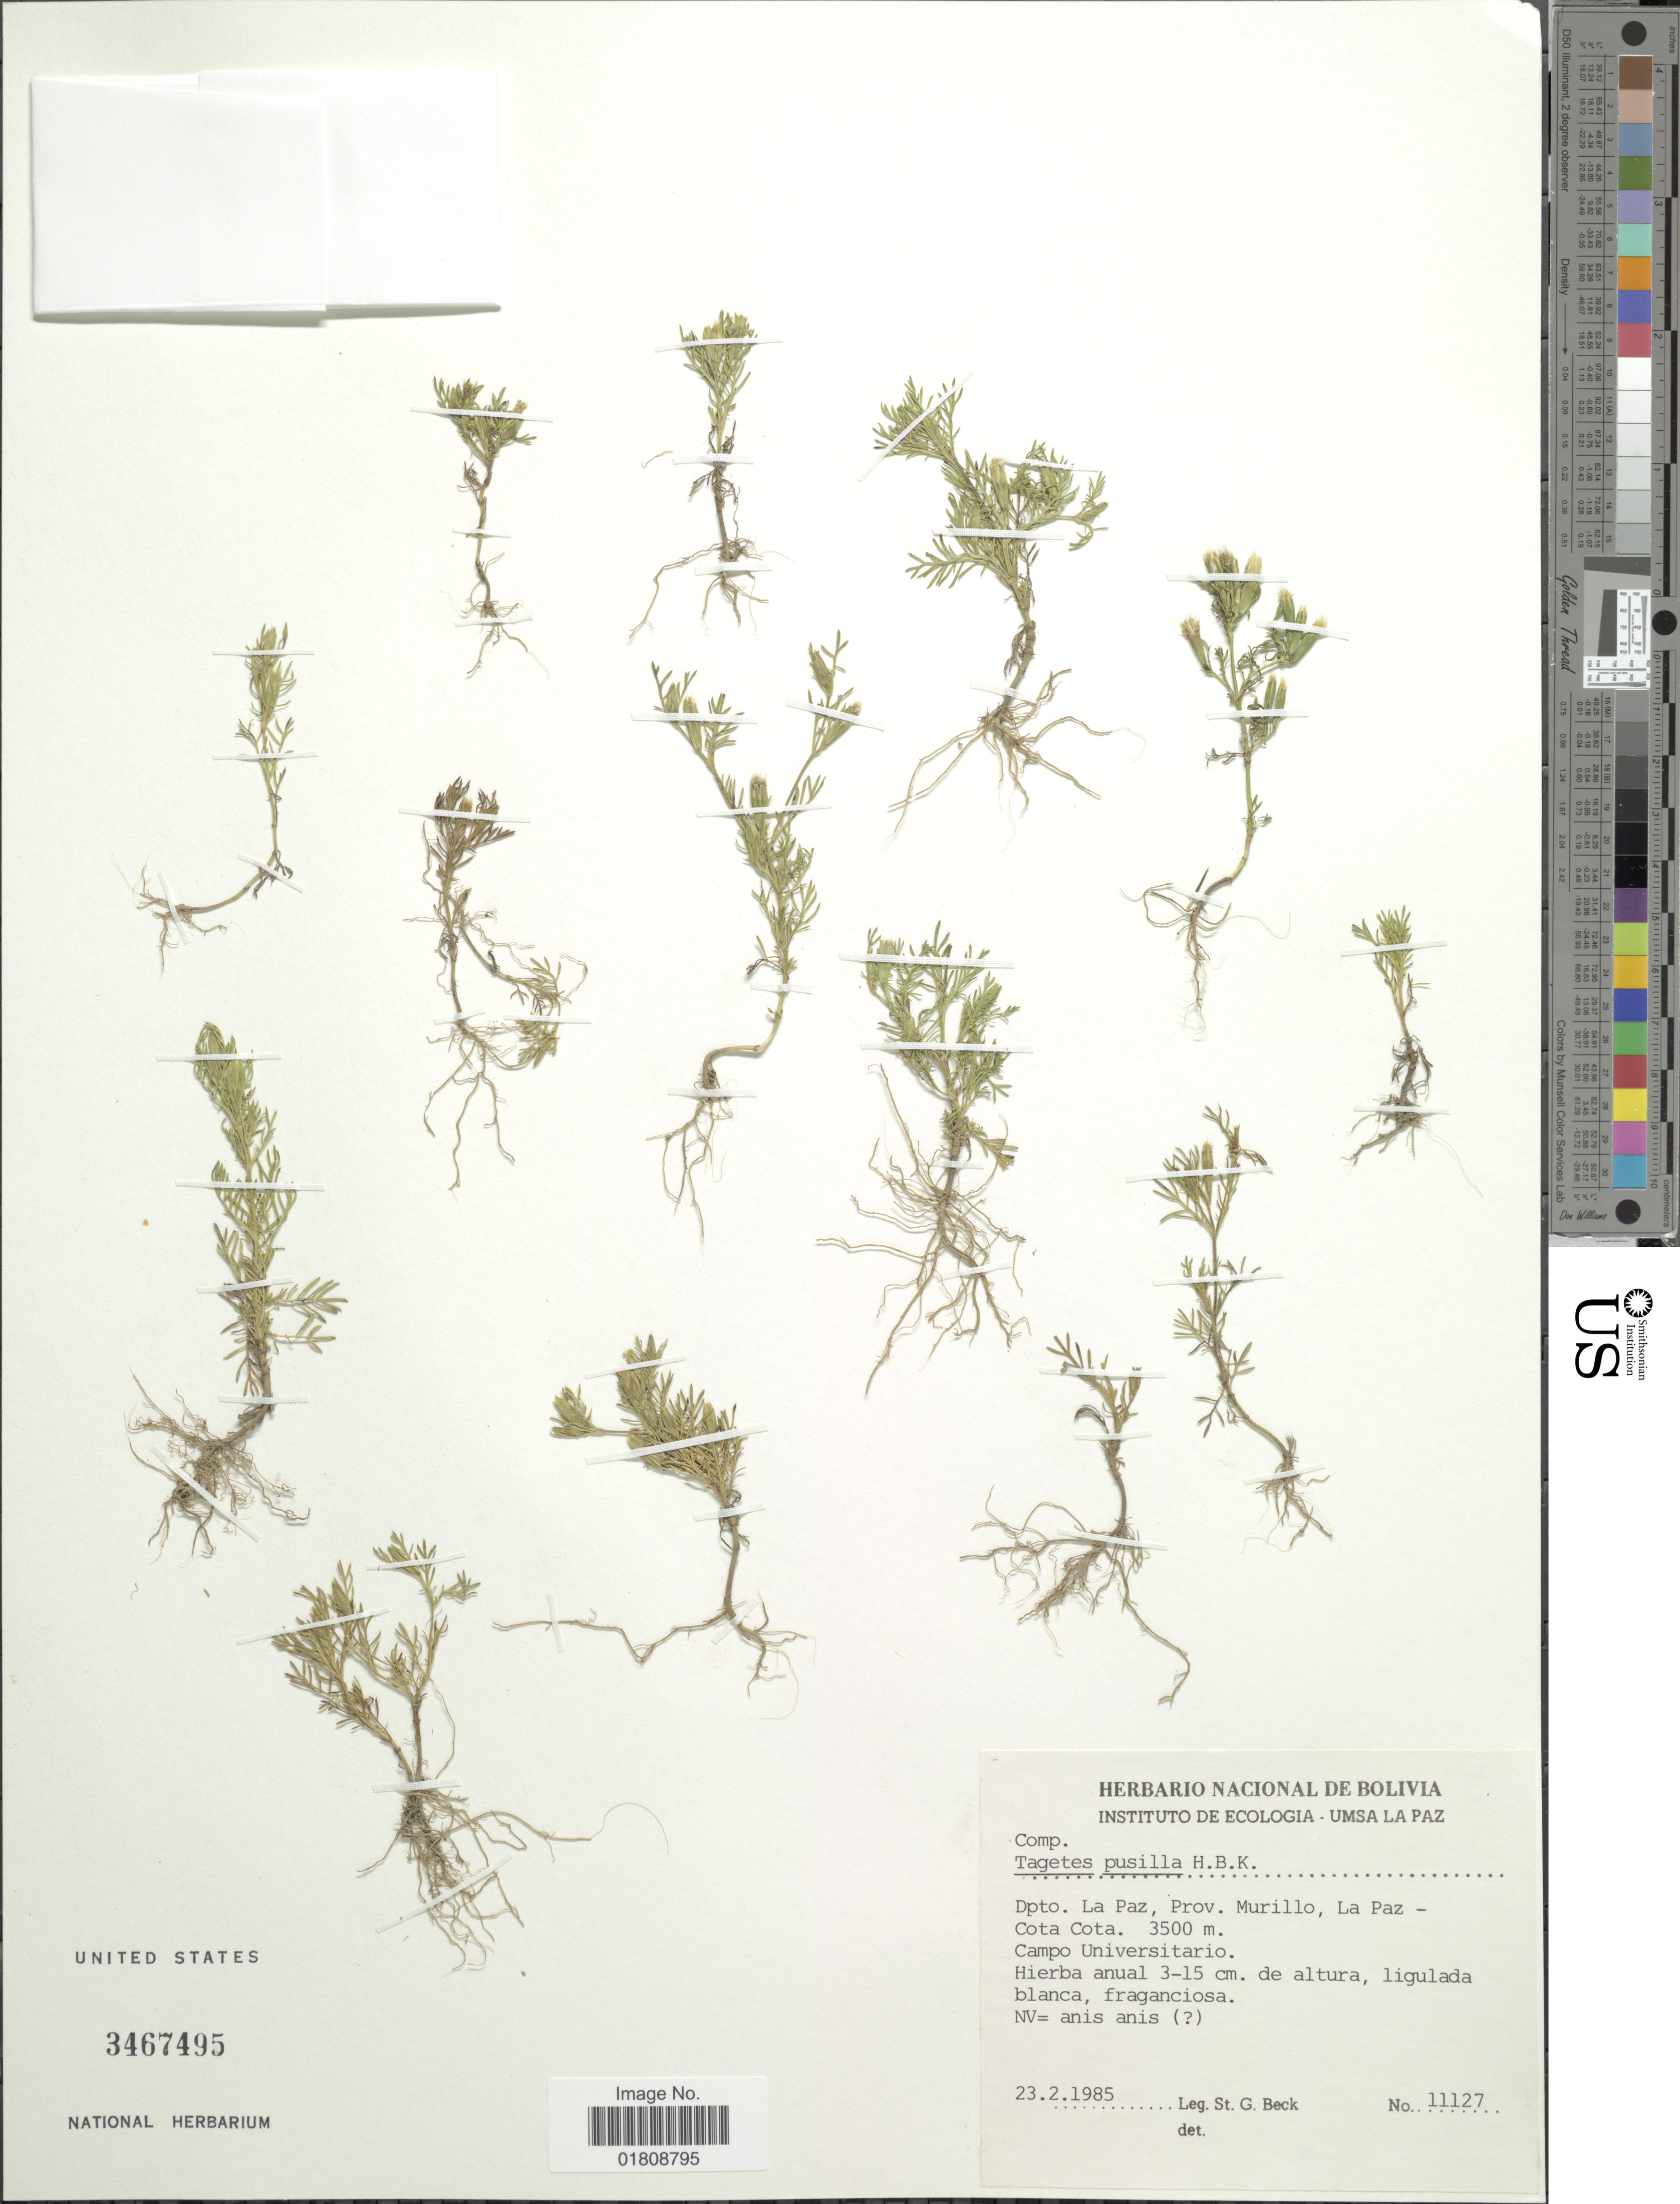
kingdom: Plantae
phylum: Tracheophyta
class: Magnoliopsida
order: Asterales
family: Asteraceae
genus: Tagetes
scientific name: Tagetes filifolia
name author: Lag.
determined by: Schiavinato, Dario J.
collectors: S. G. Beck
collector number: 11127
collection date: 1985-02-23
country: Bolivia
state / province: La Paz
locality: Prov. Murillo, La Paz-Cota Cota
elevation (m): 3500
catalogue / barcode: US 3467495